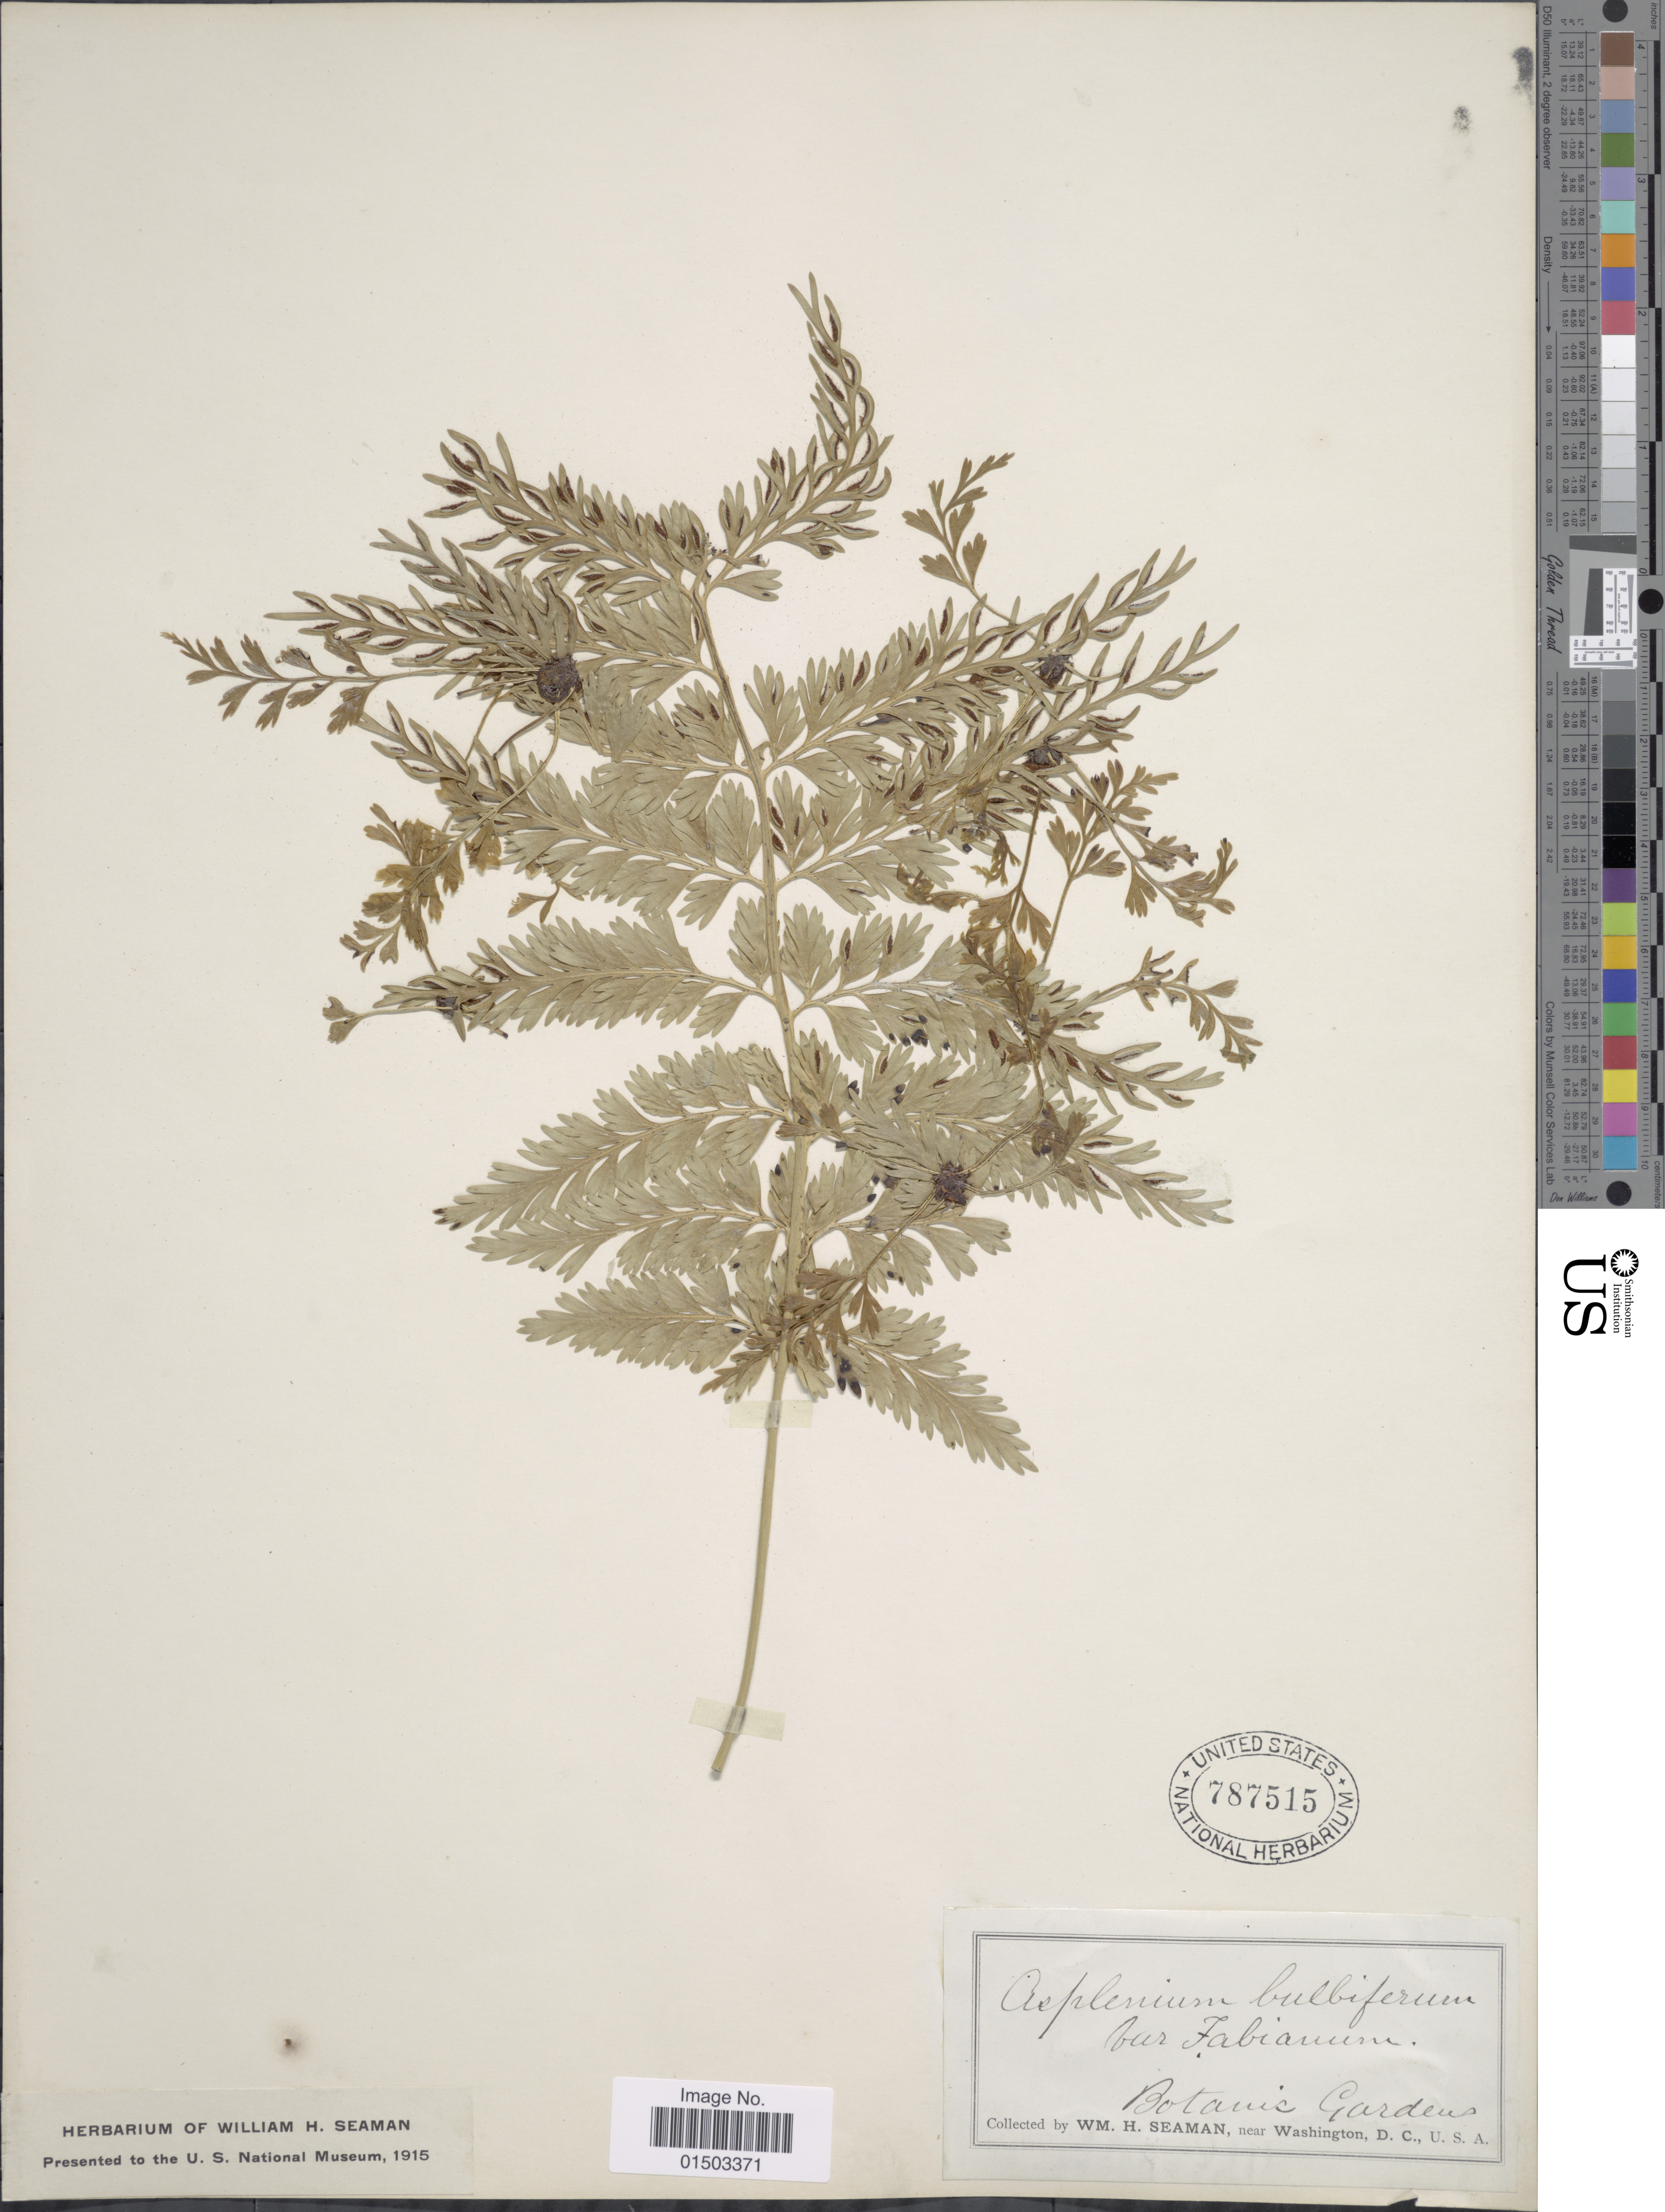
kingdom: Plantae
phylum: Tracheophyta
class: Polypodiopsida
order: Polypodiales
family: Aspleniaceae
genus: Asplenium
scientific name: Asplenium bulbiferum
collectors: W. Seaman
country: United States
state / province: District Of Columbia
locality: Botanic Gardens.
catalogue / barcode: US 787515